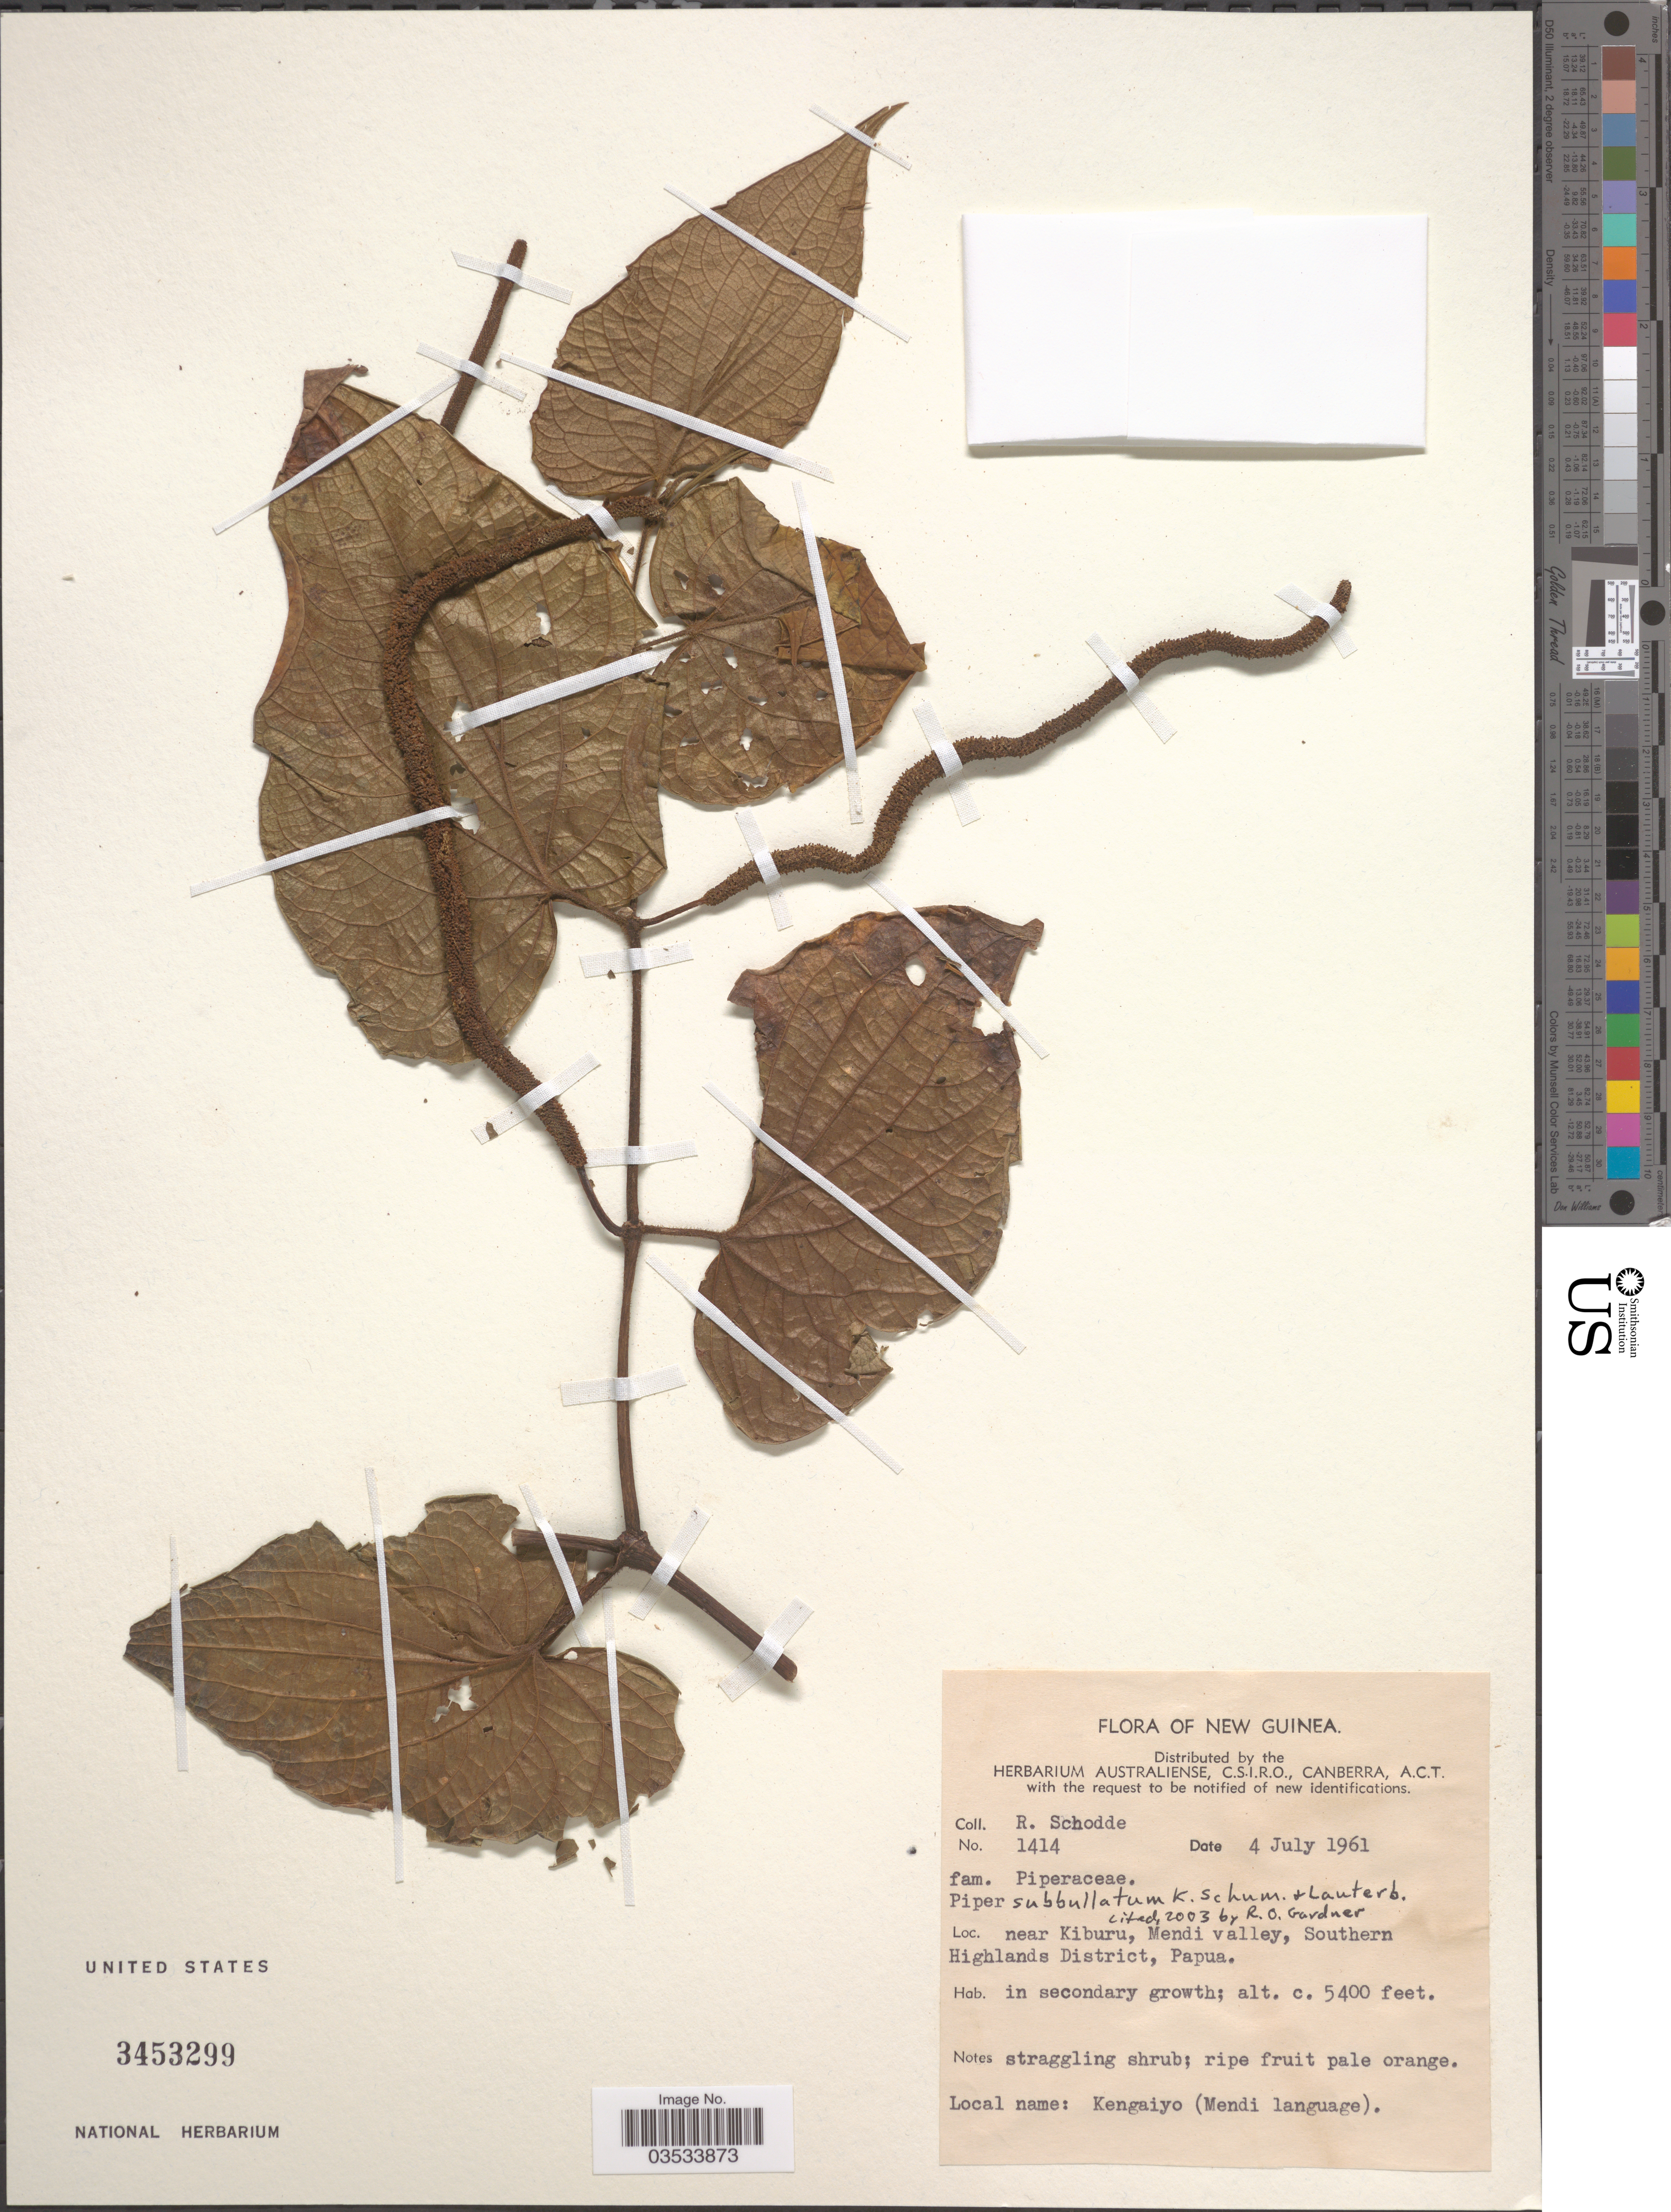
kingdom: Plantae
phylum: Tracheophyta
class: Magnoliopsida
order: Piperales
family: Piperaceae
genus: Piper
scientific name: Piper subbullatum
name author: K. Schum. & Lauterb.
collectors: R. Schodde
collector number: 1414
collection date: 1961-07-04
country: Papua New Guinea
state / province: Southern Highlands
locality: New Guinea. Near Kiburu, Mendi valley, Southern Highlands District, Papua.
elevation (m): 1646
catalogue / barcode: US 3453299